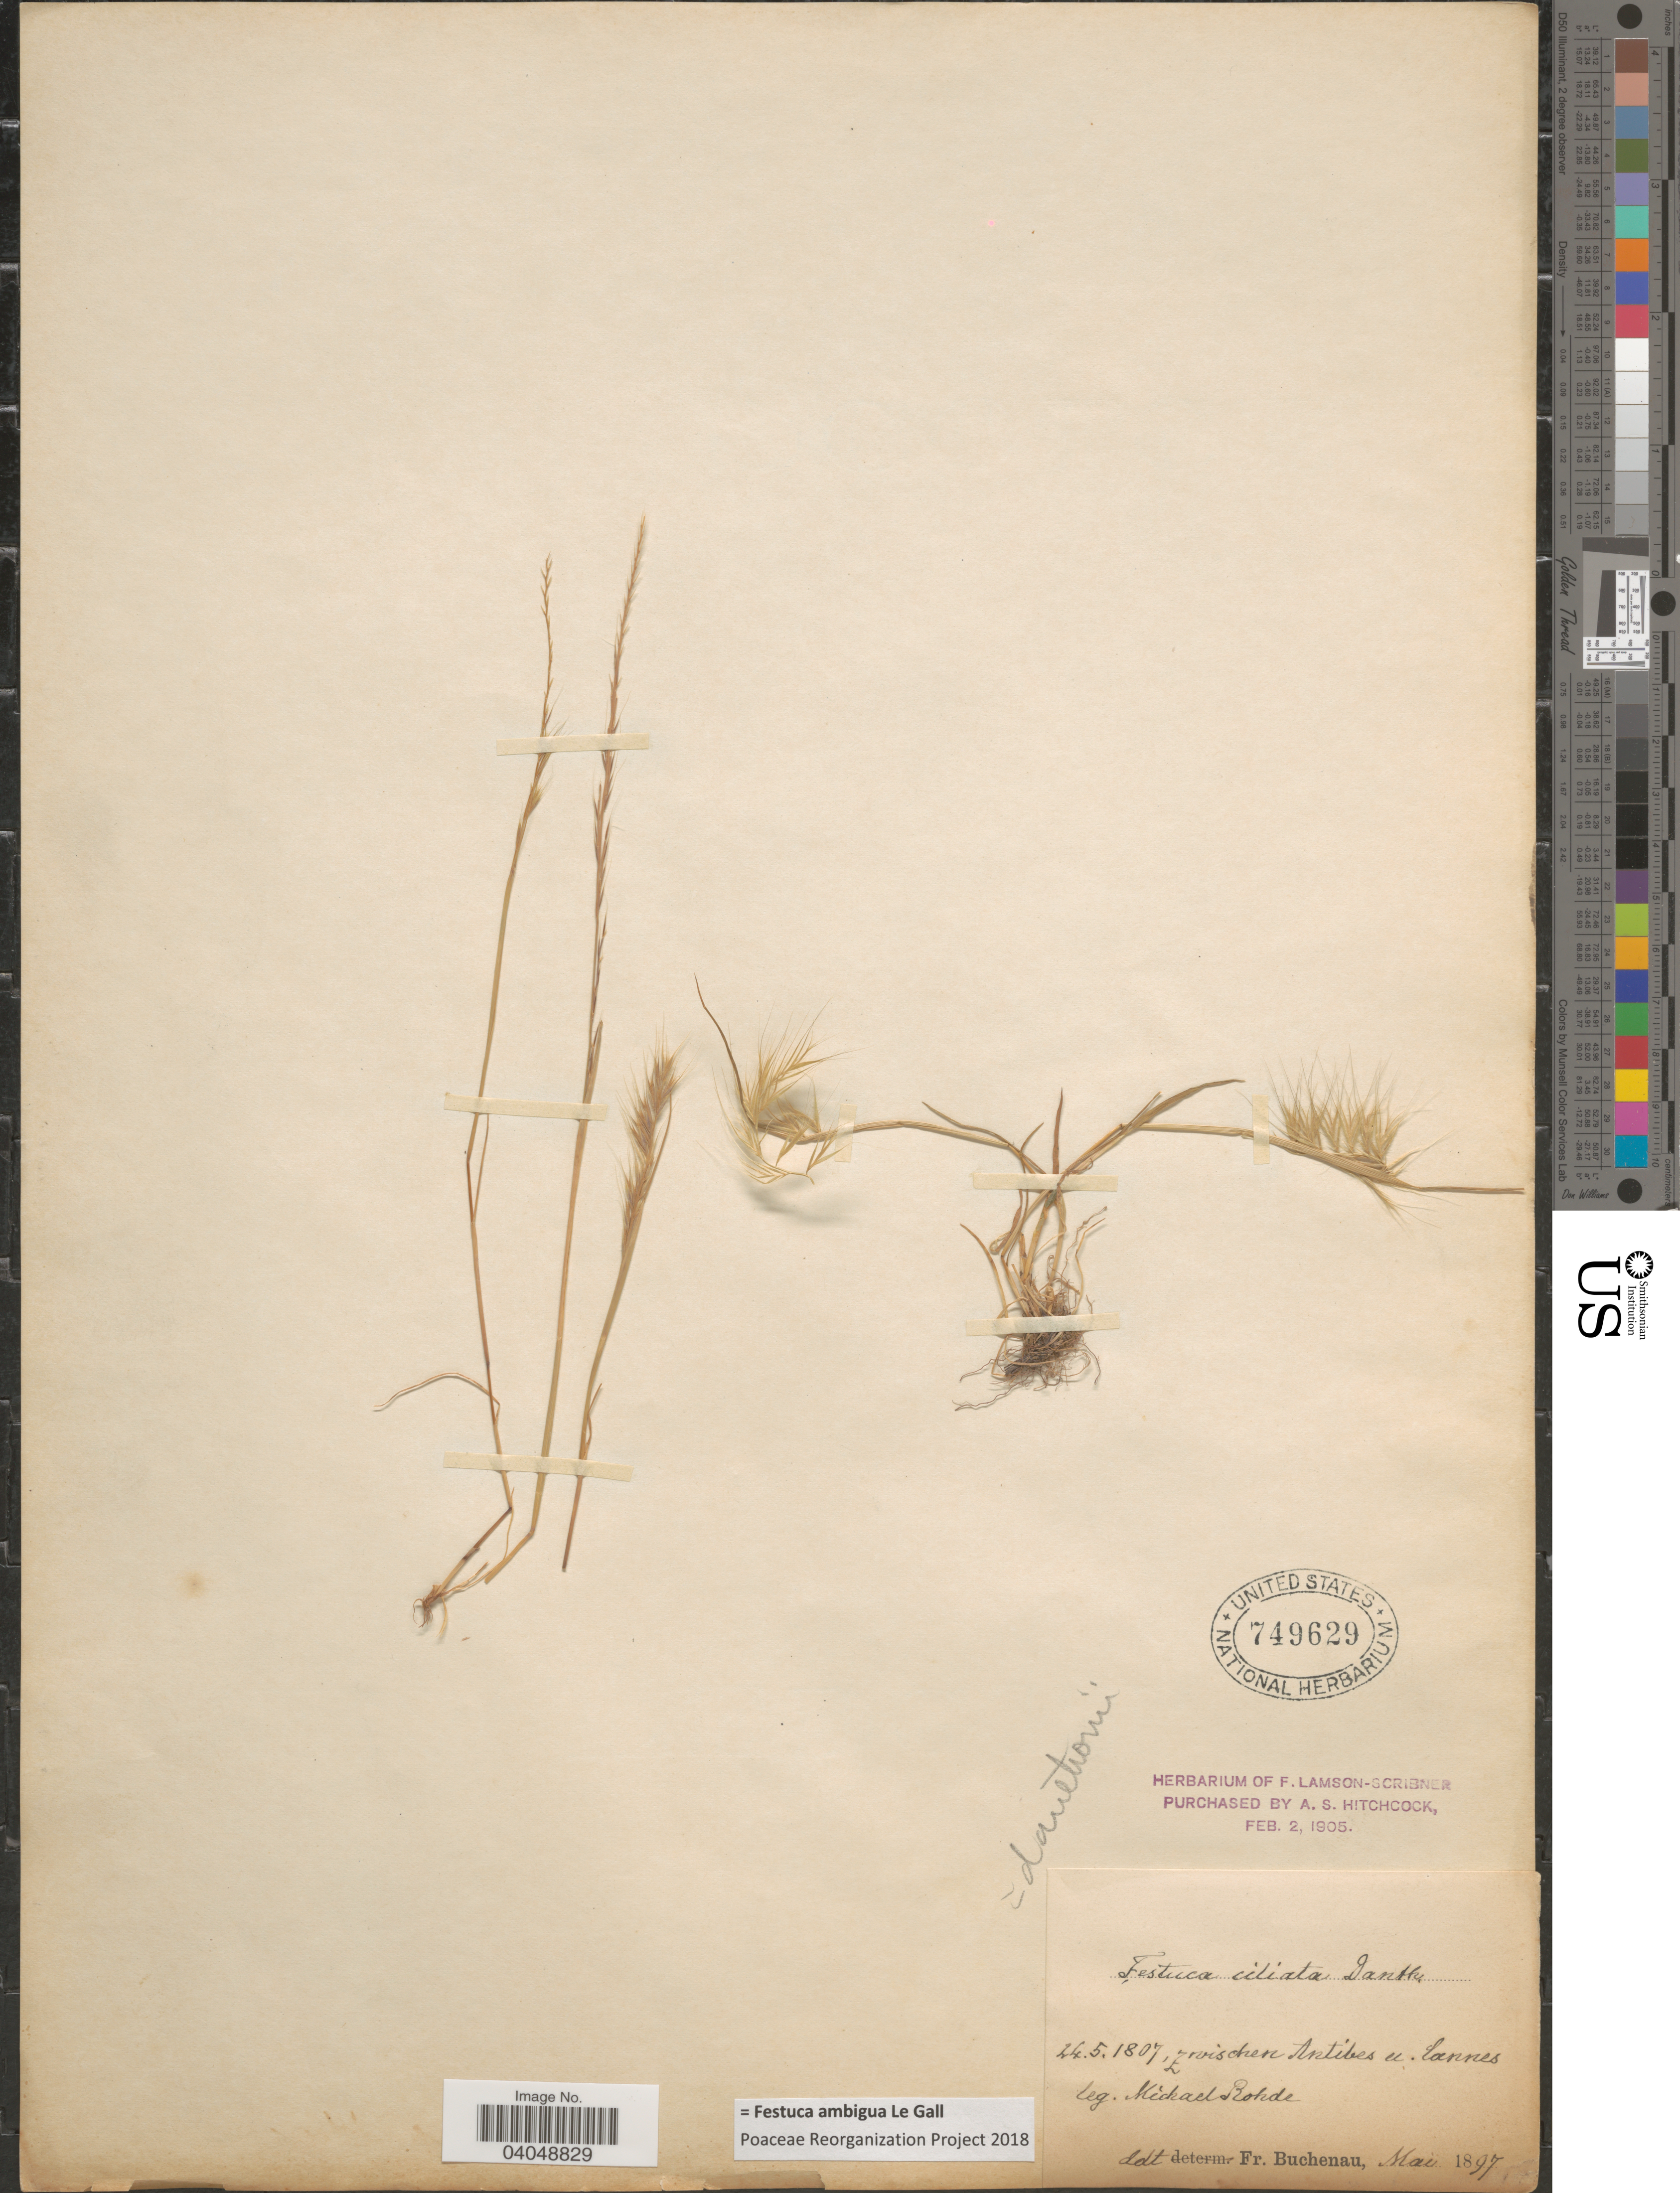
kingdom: Plantae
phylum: Tracheophyta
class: Liliopsida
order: Poales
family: Poaceae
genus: Festuca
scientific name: Festuca ambigua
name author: Le Gall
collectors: M. Rohde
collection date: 1807-05-24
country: France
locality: Zwischen Antibes u. Cannes.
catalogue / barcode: US 749629